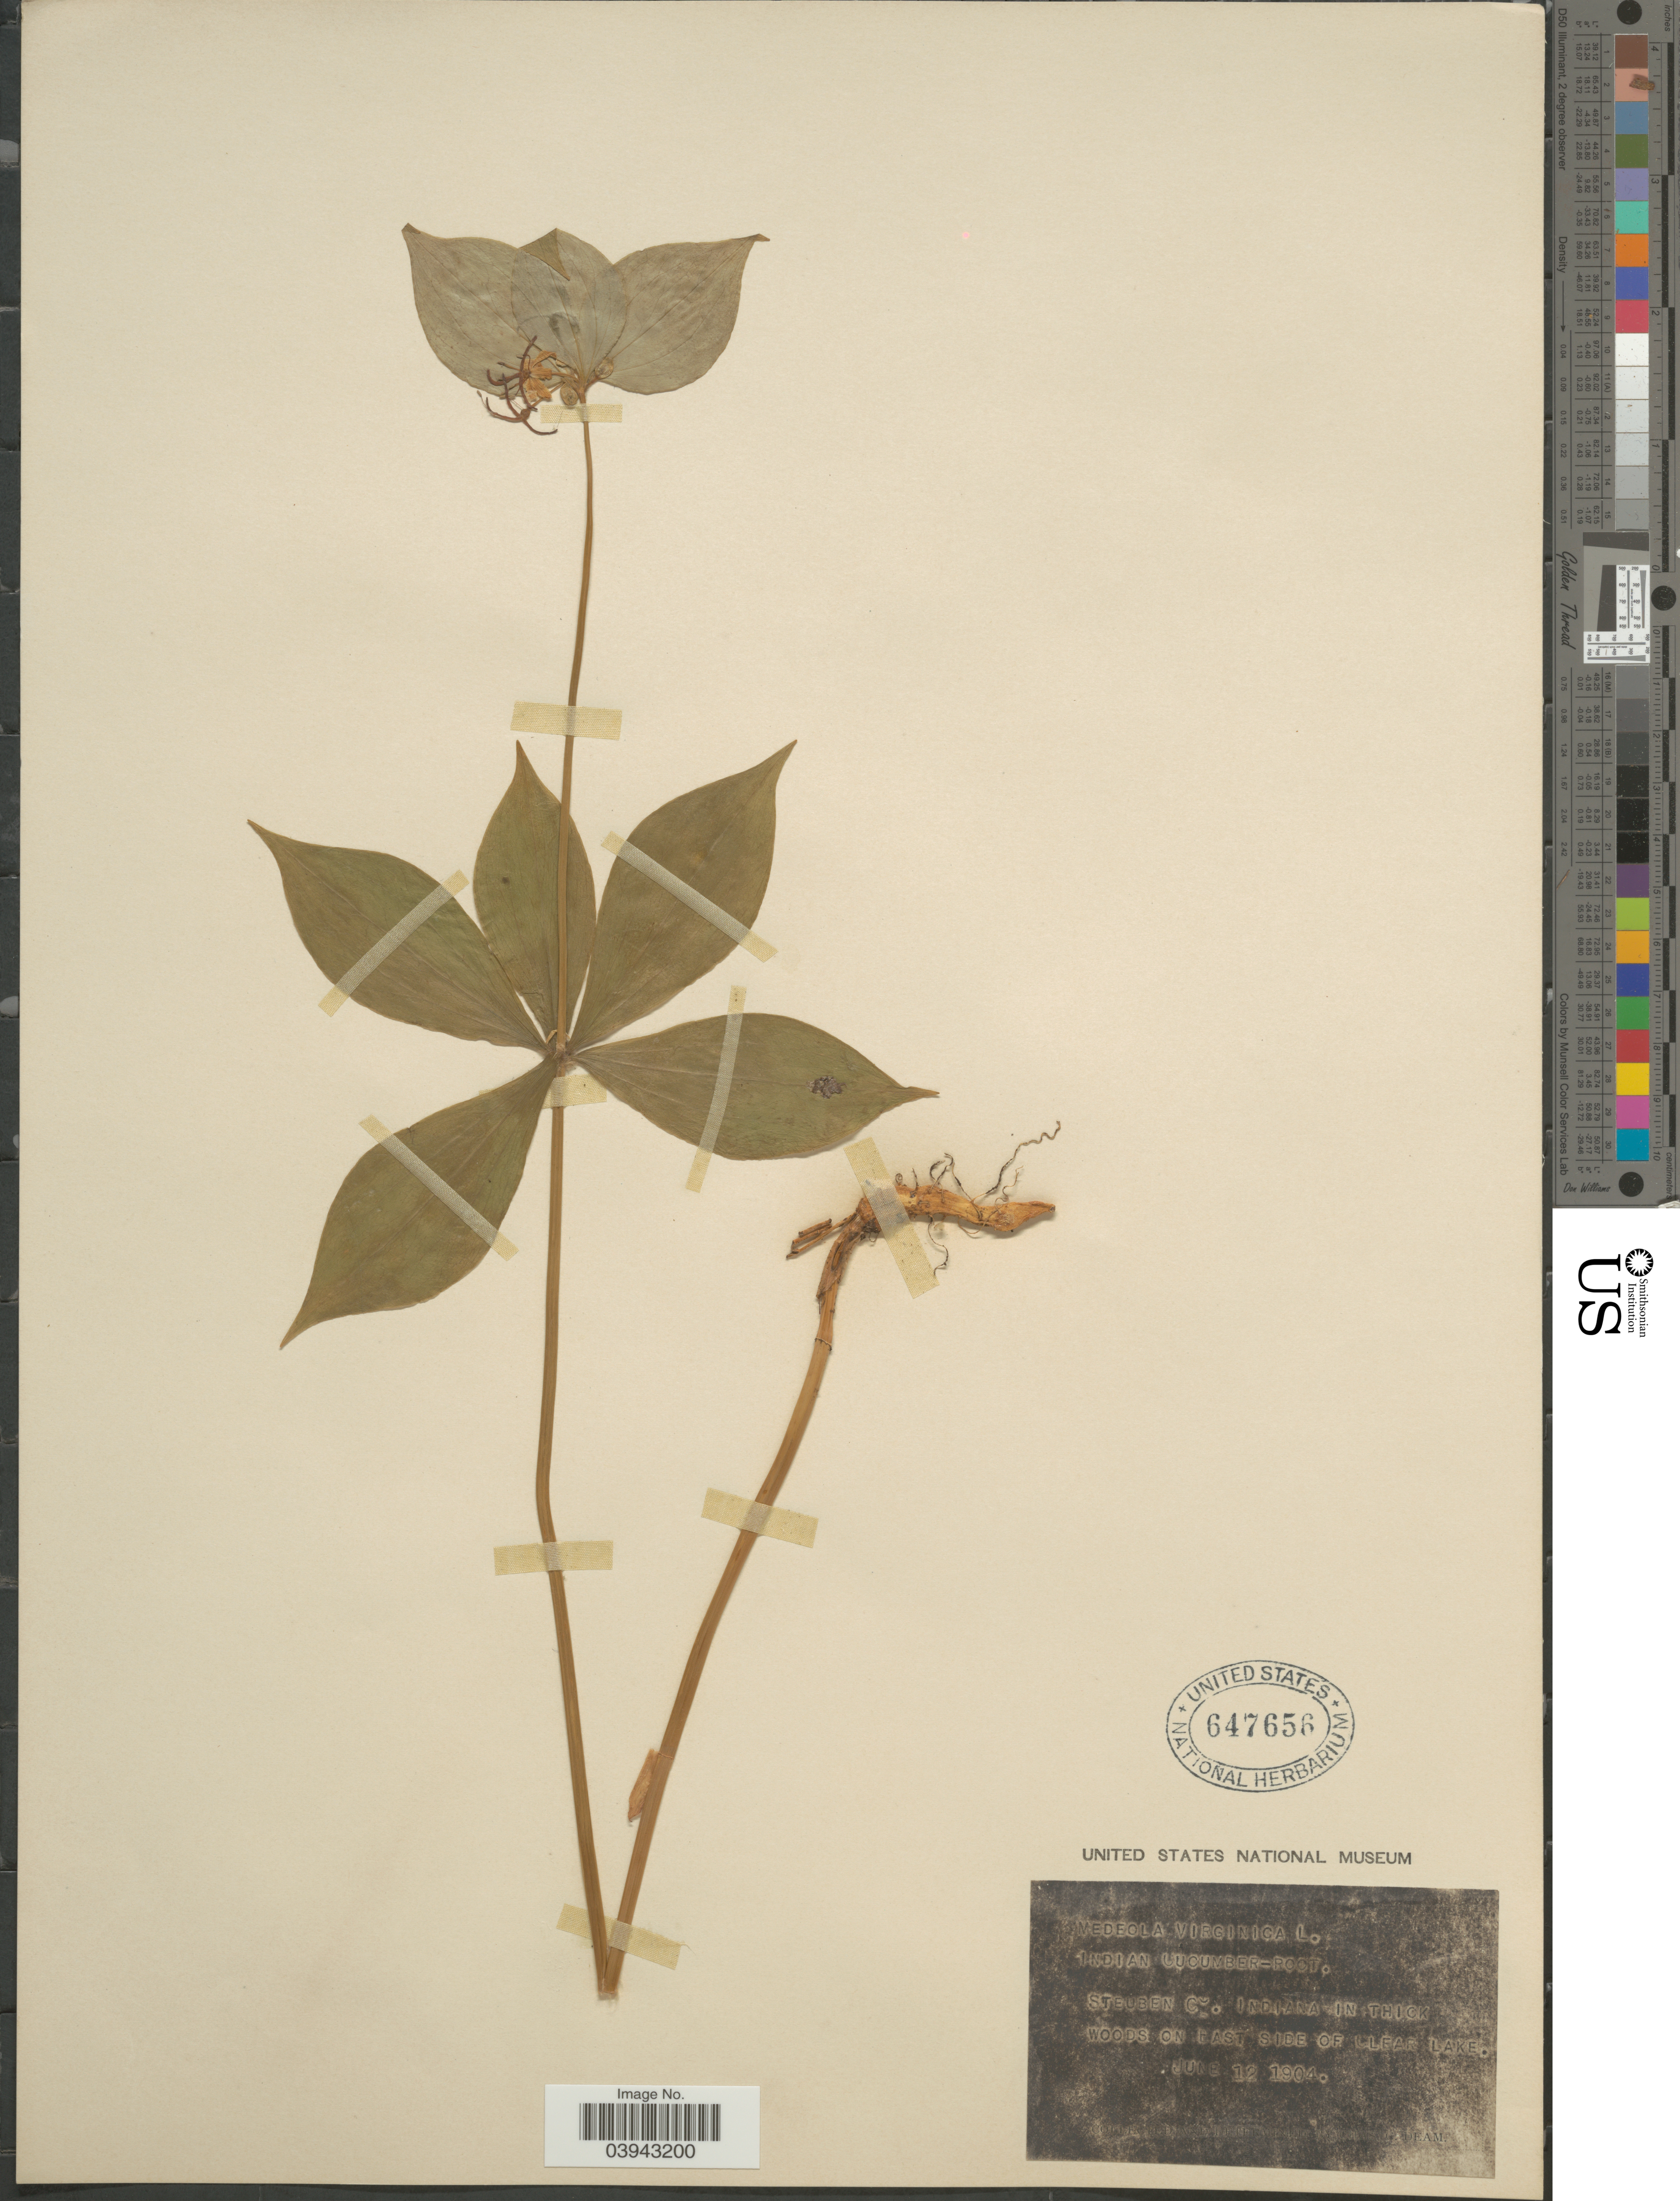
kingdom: Plantae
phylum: Tracheophyta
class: Liliopsida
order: Liliales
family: Liliaceae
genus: Medeola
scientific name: Medeola virginiana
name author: (L.) Desf.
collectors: C. C. Deam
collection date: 1904-06-12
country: United States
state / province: Indiana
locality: Steuben Co. in thick woods on East side of Clear Lake.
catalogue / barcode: US 647656